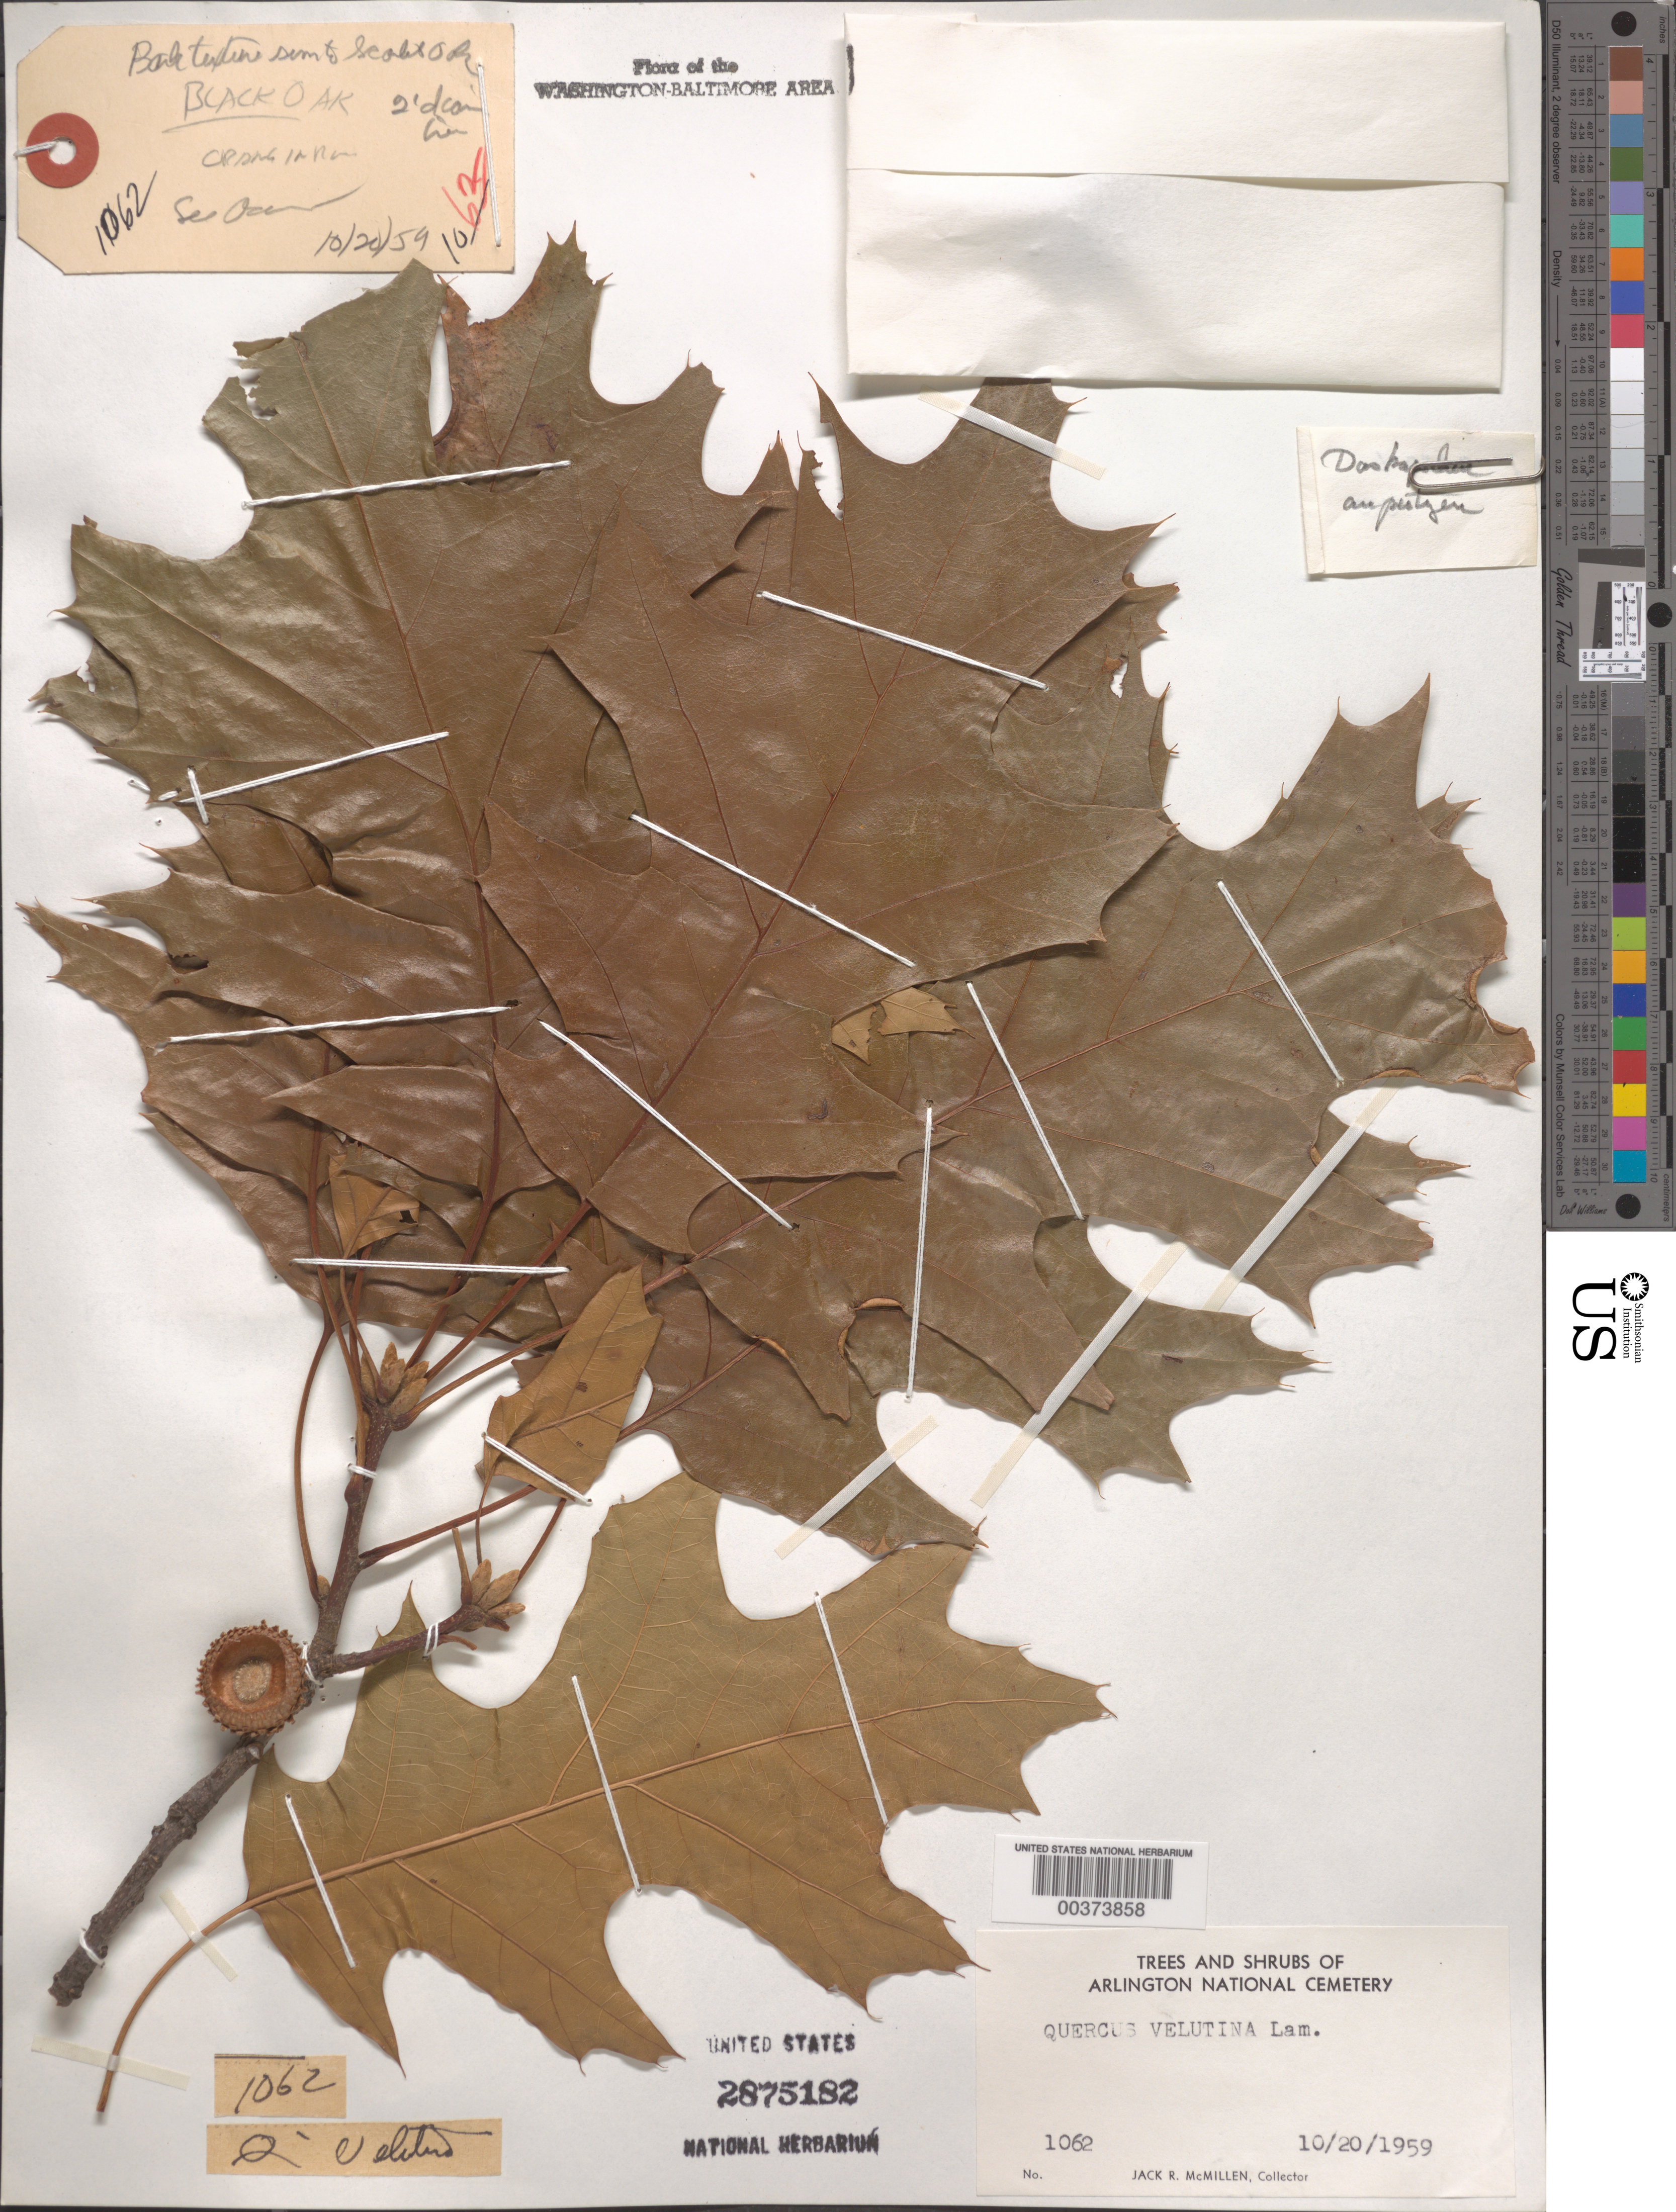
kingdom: Plantae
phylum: Tracheophyta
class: Magnoliopsida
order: Fagales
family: Fagaceae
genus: Quercus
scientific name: Quercus velutina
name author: Lam.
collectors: J. McMillen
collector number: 1062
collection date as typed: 20 Oct 1959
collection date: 1959-10-20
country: United States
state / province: Virginia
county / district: Arlington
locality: Arlington National Cemetery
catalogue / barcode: US 2875182